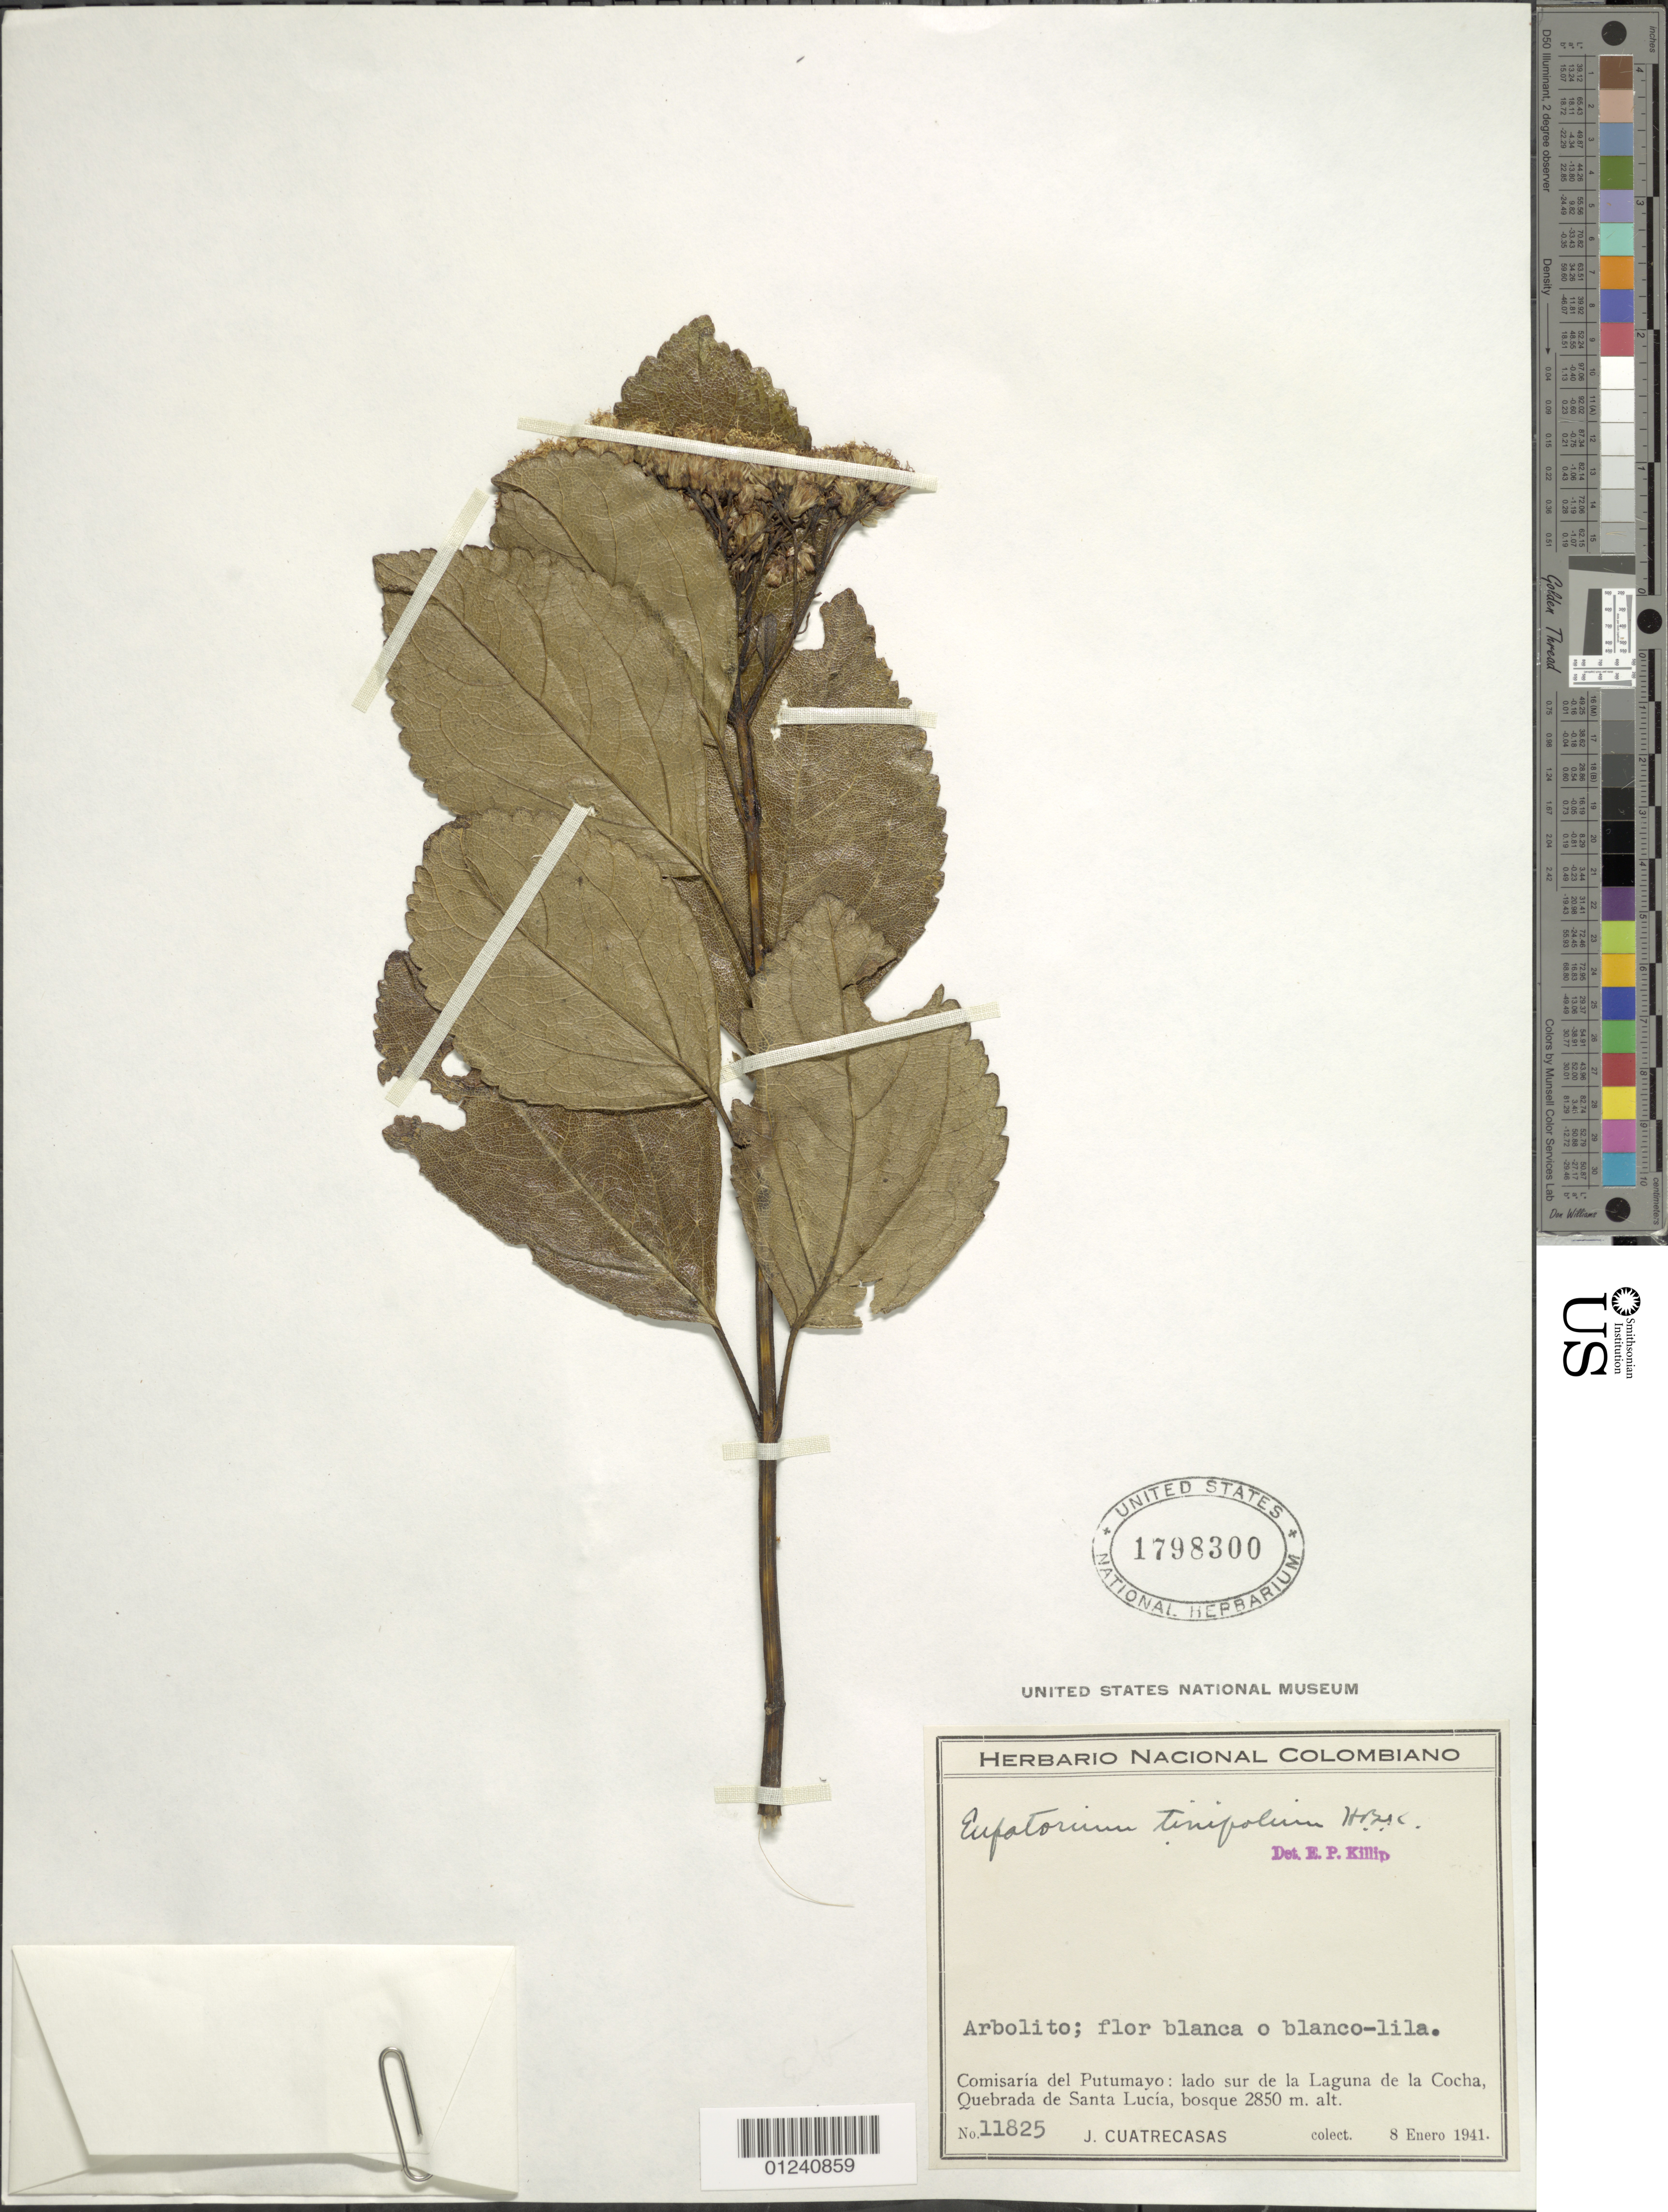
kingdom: Plantae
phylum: Tracheophyta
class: Magnoliopsida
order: Asterales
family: Asteraceae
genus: Ageratina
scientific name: Ageratina tinifolia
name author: (Kunth) R.M. King & H. Rob.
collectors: J. Cuatrecasas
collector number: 11825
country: Colombia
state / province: Putumayo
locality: Lado sur de la Laguna de la Cocha, Quebrada de Santa Lucia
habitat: bosque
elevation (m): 2850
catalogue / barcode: US 1798300